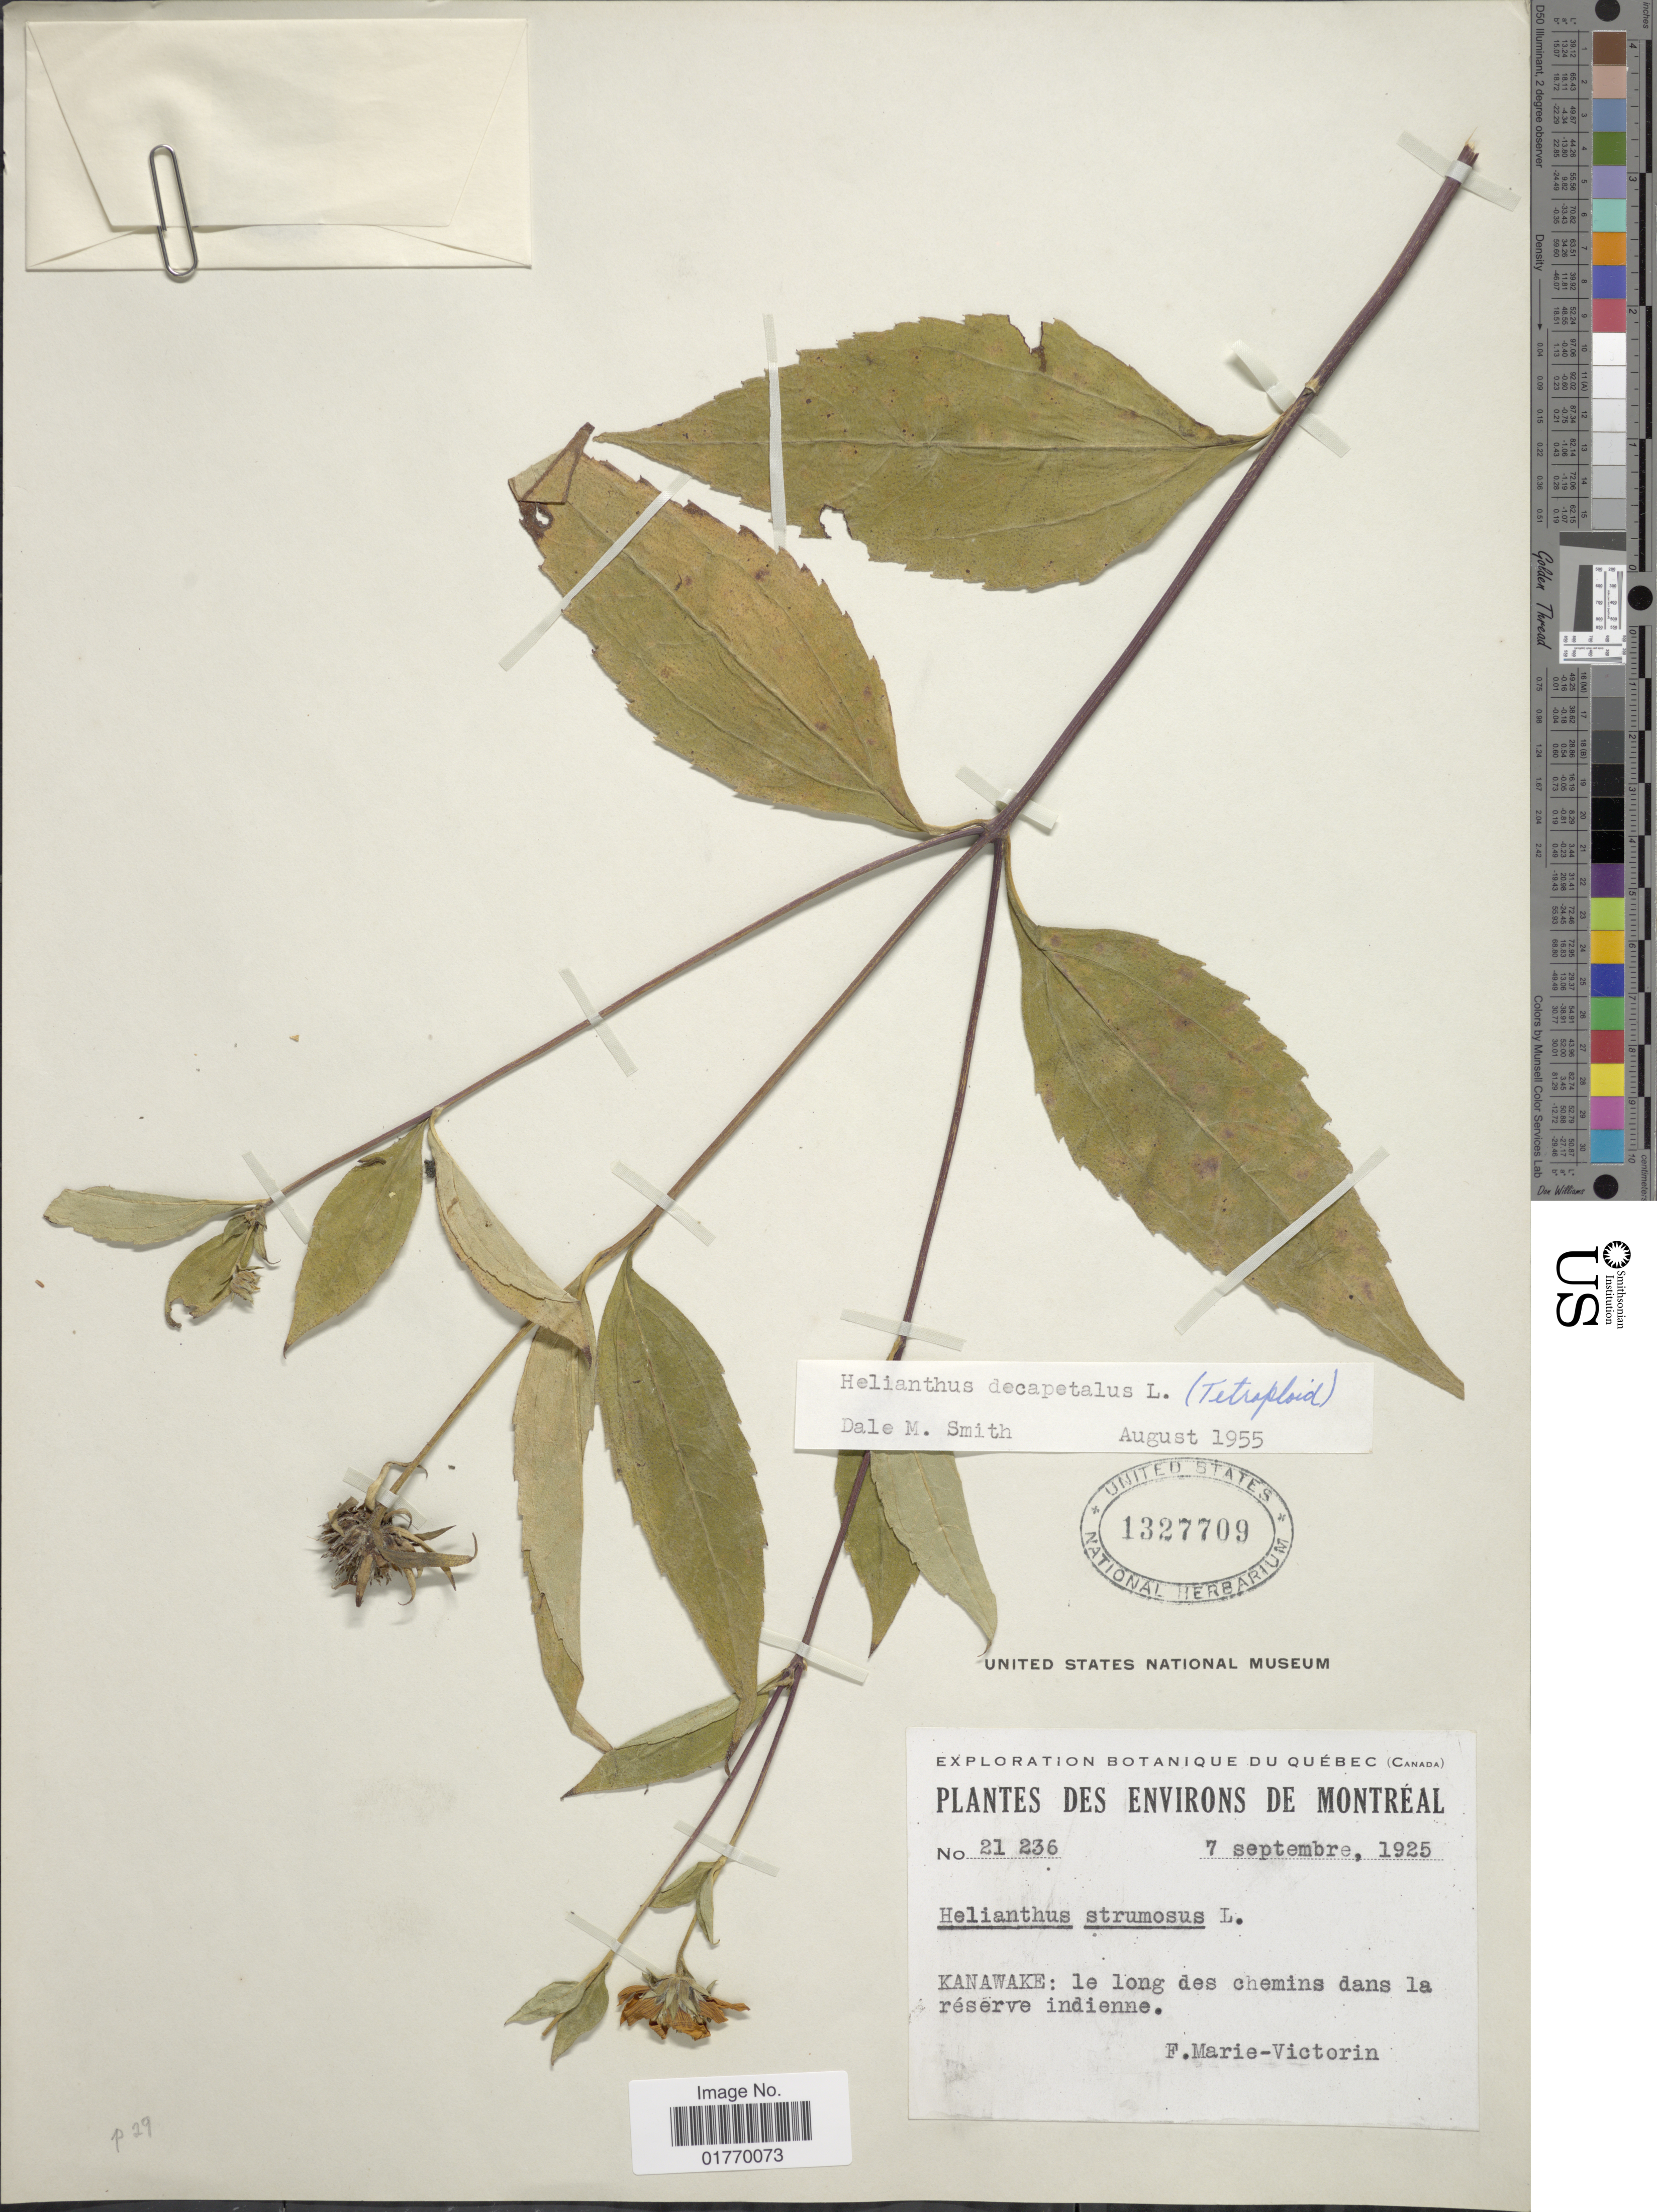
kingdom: Plantae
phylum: Tracheophyta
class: Magnoliopsida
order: Asterales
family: Asteraceae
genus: Helianthus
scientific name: Helianthus decapetalus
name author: L.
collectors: Fr. Marie-Victorin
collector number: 21236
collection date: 1925-09-07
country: Canada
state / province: Quebec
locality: Des Environs De Montreal, Kanawake: le long des chemins dans la reserve indienne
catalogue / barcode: US 1327709